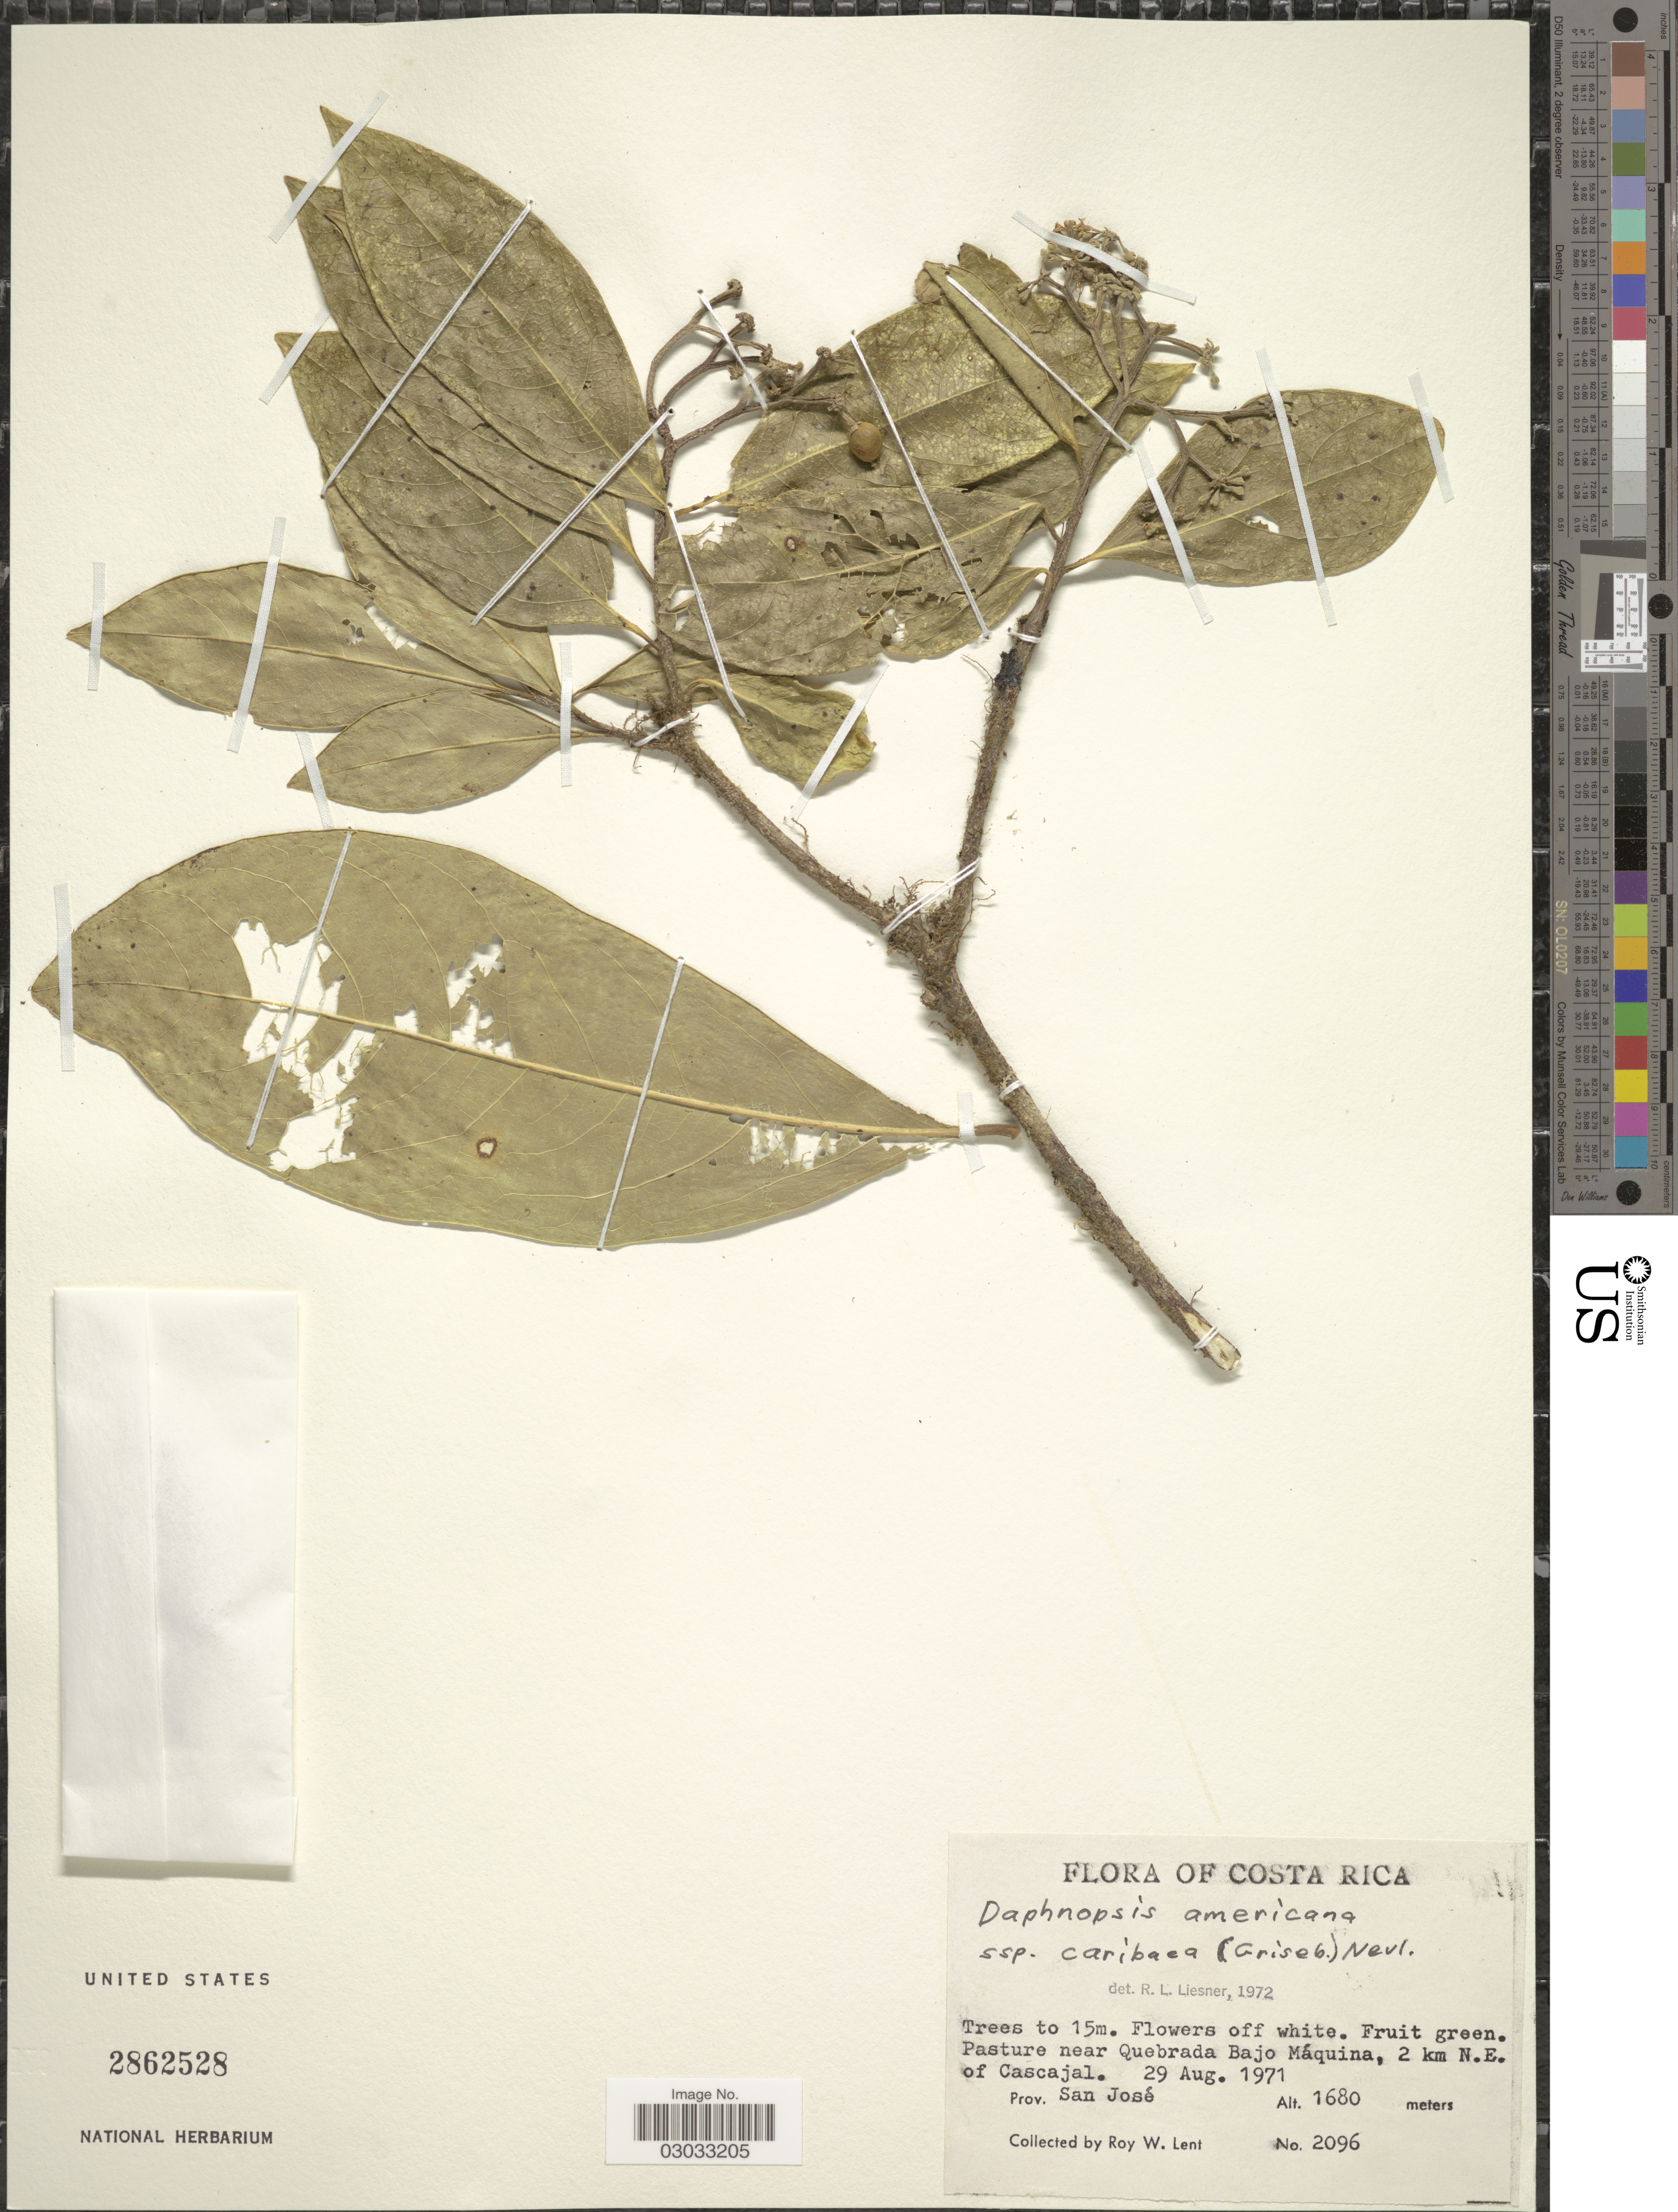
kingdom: Plantae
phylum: Tracheophyta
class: Magnoliopsida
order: Malvales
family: Thymelaeaceae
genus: Daphnopsis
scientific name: Daphnopsis americana subsp. caribaea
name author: (Griseb.) Nevling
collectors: R. W. Lent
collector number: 2096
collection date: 1971-08-29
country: Costa Rica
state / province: San José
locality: Pasture near Quebrada Bajo Máquina, 2 km N.E. of Cascajal.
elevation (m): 1680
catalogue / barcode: US 2862528